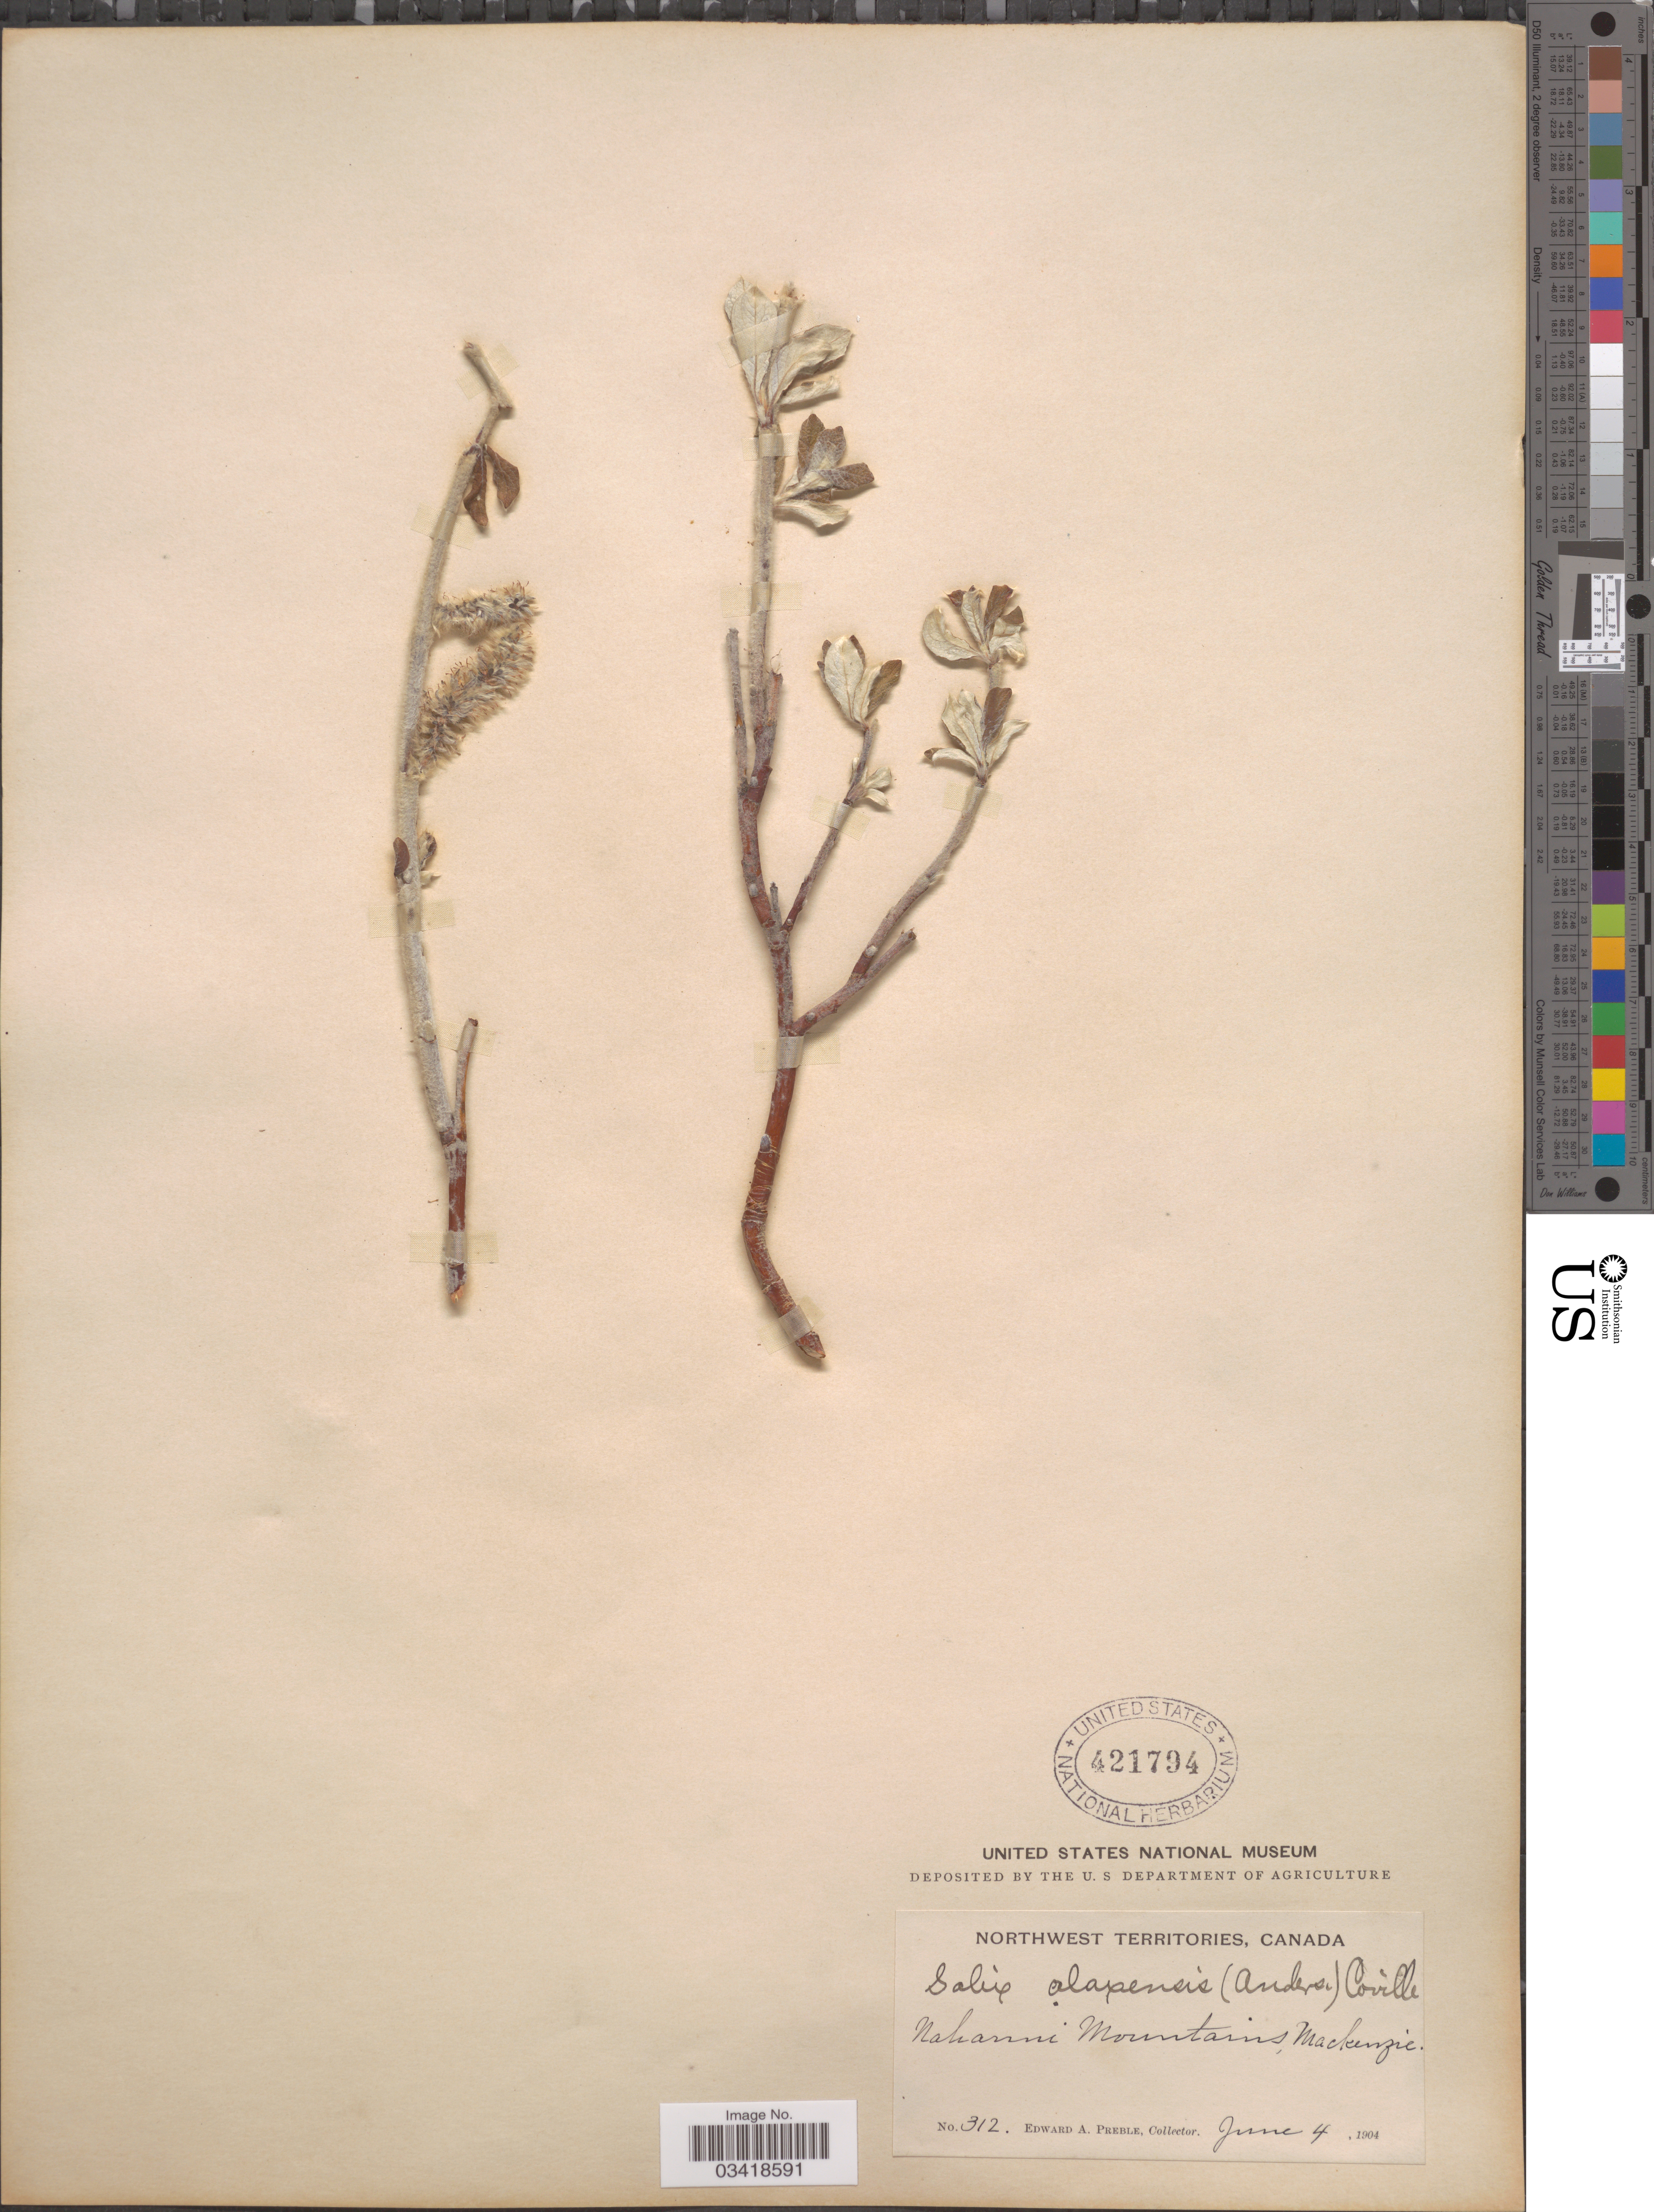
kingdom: Plantae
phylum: Tracheophyta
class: Magnoliopsida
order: Malpighiales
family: Salicaceae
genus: Salix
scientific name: Salix alaxensis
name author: (Andersson) Coville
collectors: E. Preble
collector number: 312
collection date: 1904-06-04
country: Canada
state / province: Northwest Territories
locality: Nahanni Mountains, Mackenzie.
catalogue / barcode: US 421794